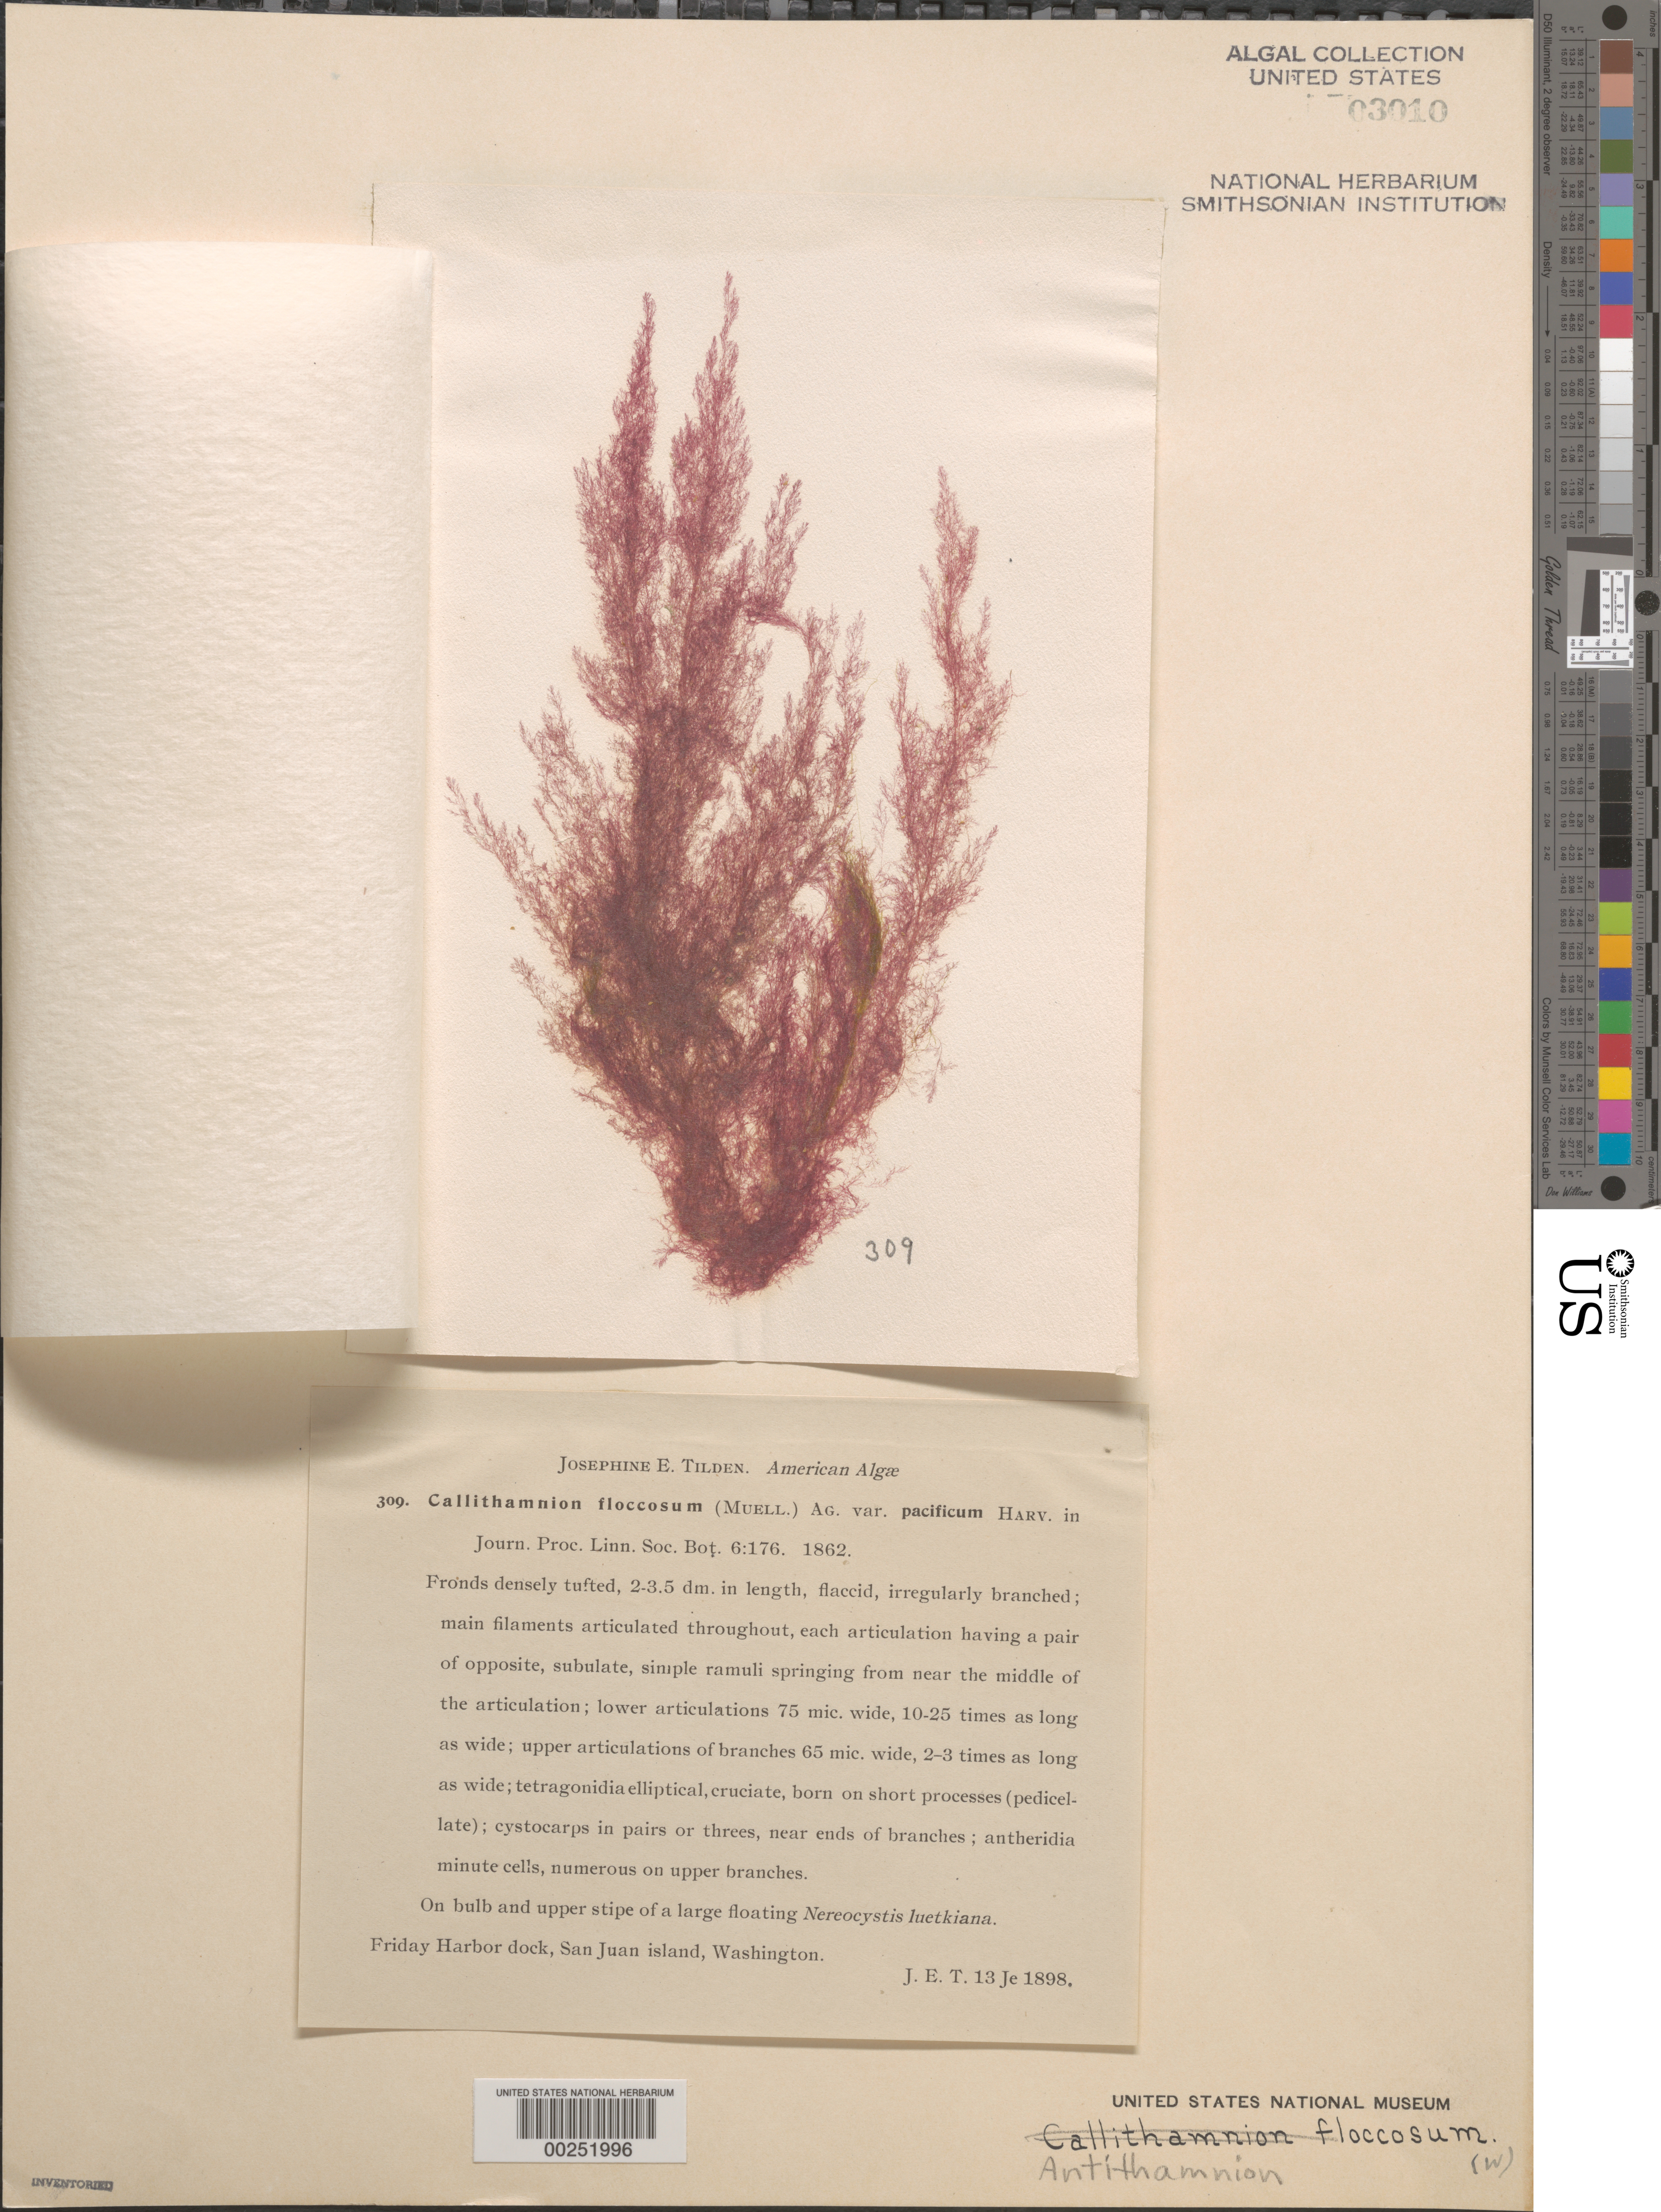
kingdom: Plantae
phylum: Rhodophyta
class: Florideophyceae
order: Ceramiales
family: Ceramiaceae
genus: Antithamnionella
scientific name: Antithamnionella floccosa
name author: (O.F. Muell.) Whittick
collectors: J. E. Tilden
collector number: JET 309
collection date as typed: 13 Jun 1898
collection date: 1898-06-13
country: United States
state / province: Washington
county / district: San Juan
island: San Juan Island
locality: Friday Harbor dock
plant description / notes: Tilden, American Algae, as Callithamnion floccosum v. pacificum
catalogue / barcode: US 3010